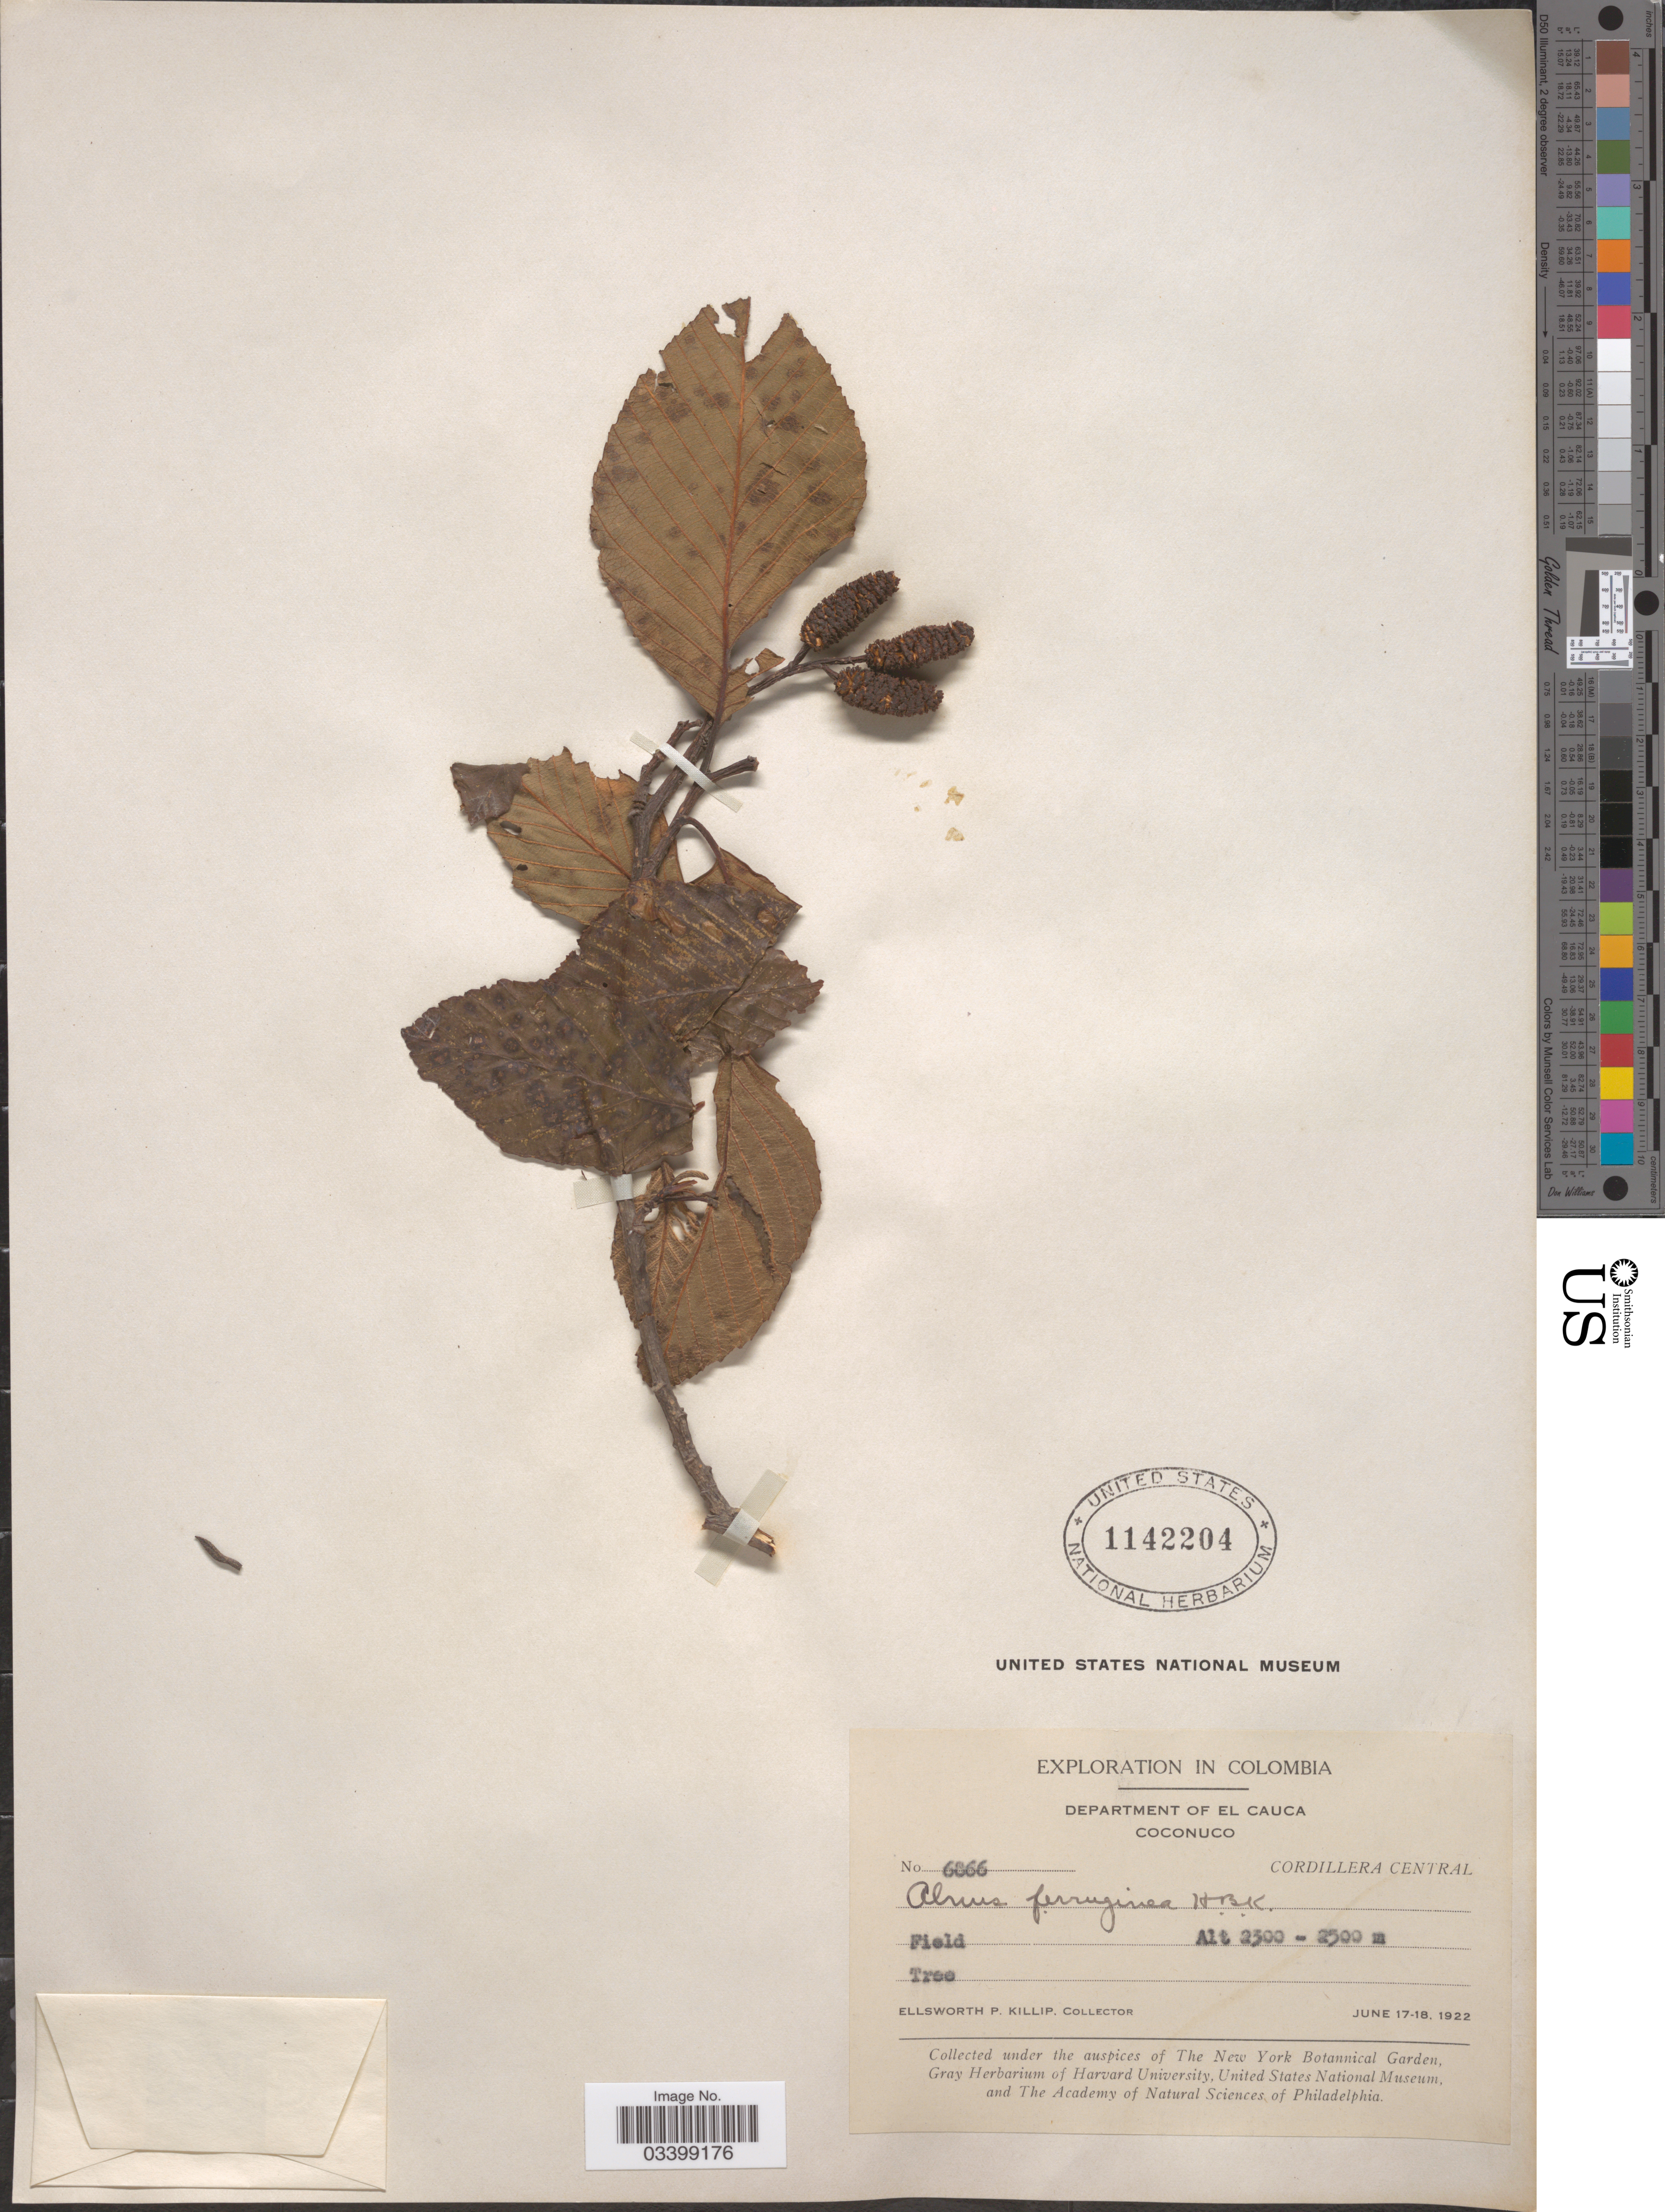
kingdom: Plantae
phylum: Tracheophyta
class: Magnoliopsida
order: Fagales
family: Betulaceae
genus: Alnus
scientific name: Alnus acuminata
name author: Kunth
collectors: E. P. Killip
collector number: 6866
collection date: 1922-06-17/1922-06-18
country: Colombia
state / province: Cauca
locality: Department of Cauca. Coconuco. Cordillera Central.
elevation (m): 2300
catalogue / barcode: US 1142204